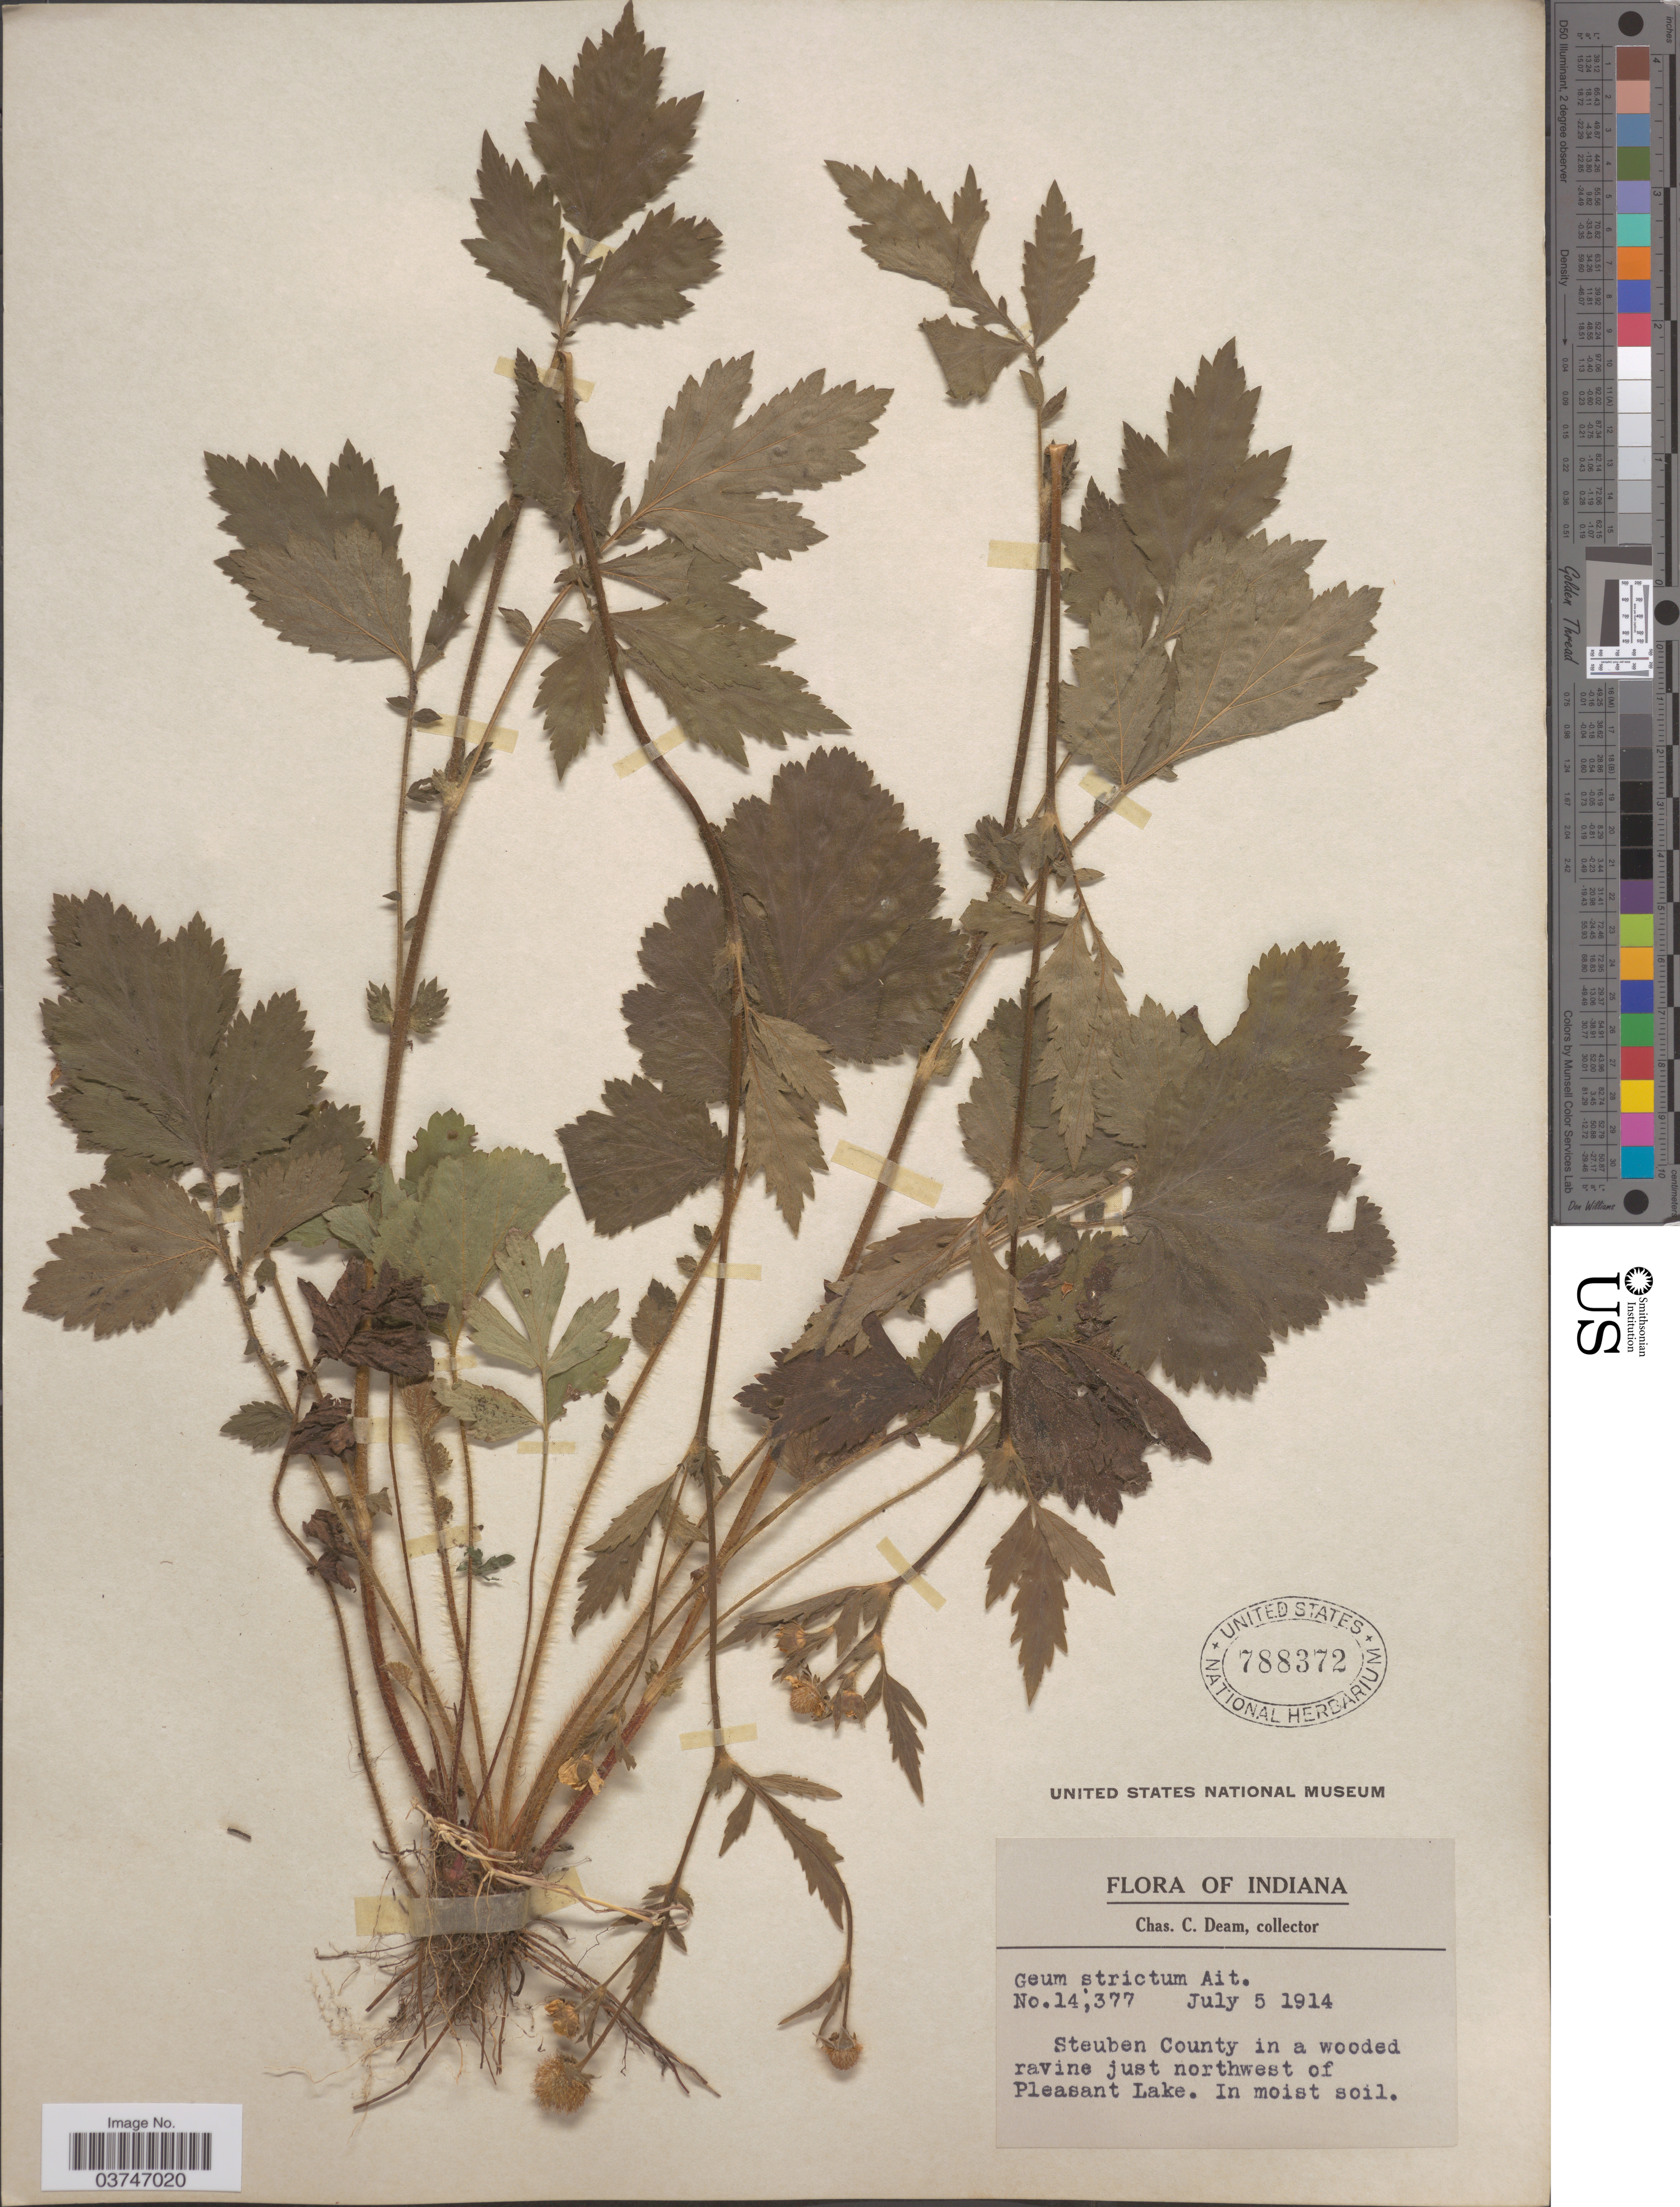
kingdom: Plantae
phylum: Tracheophyta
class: Magnoliopsida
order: Rosales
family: Rosaceae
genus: Geum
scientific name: Geum aleppicum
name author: Jacq.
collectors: C. C. Deam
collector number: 14377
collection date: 1914-07-05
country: United States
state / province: Indiana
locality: Steuben County in a wooded ravine just northwest of Pleasant Lake.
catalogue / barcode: US 788372